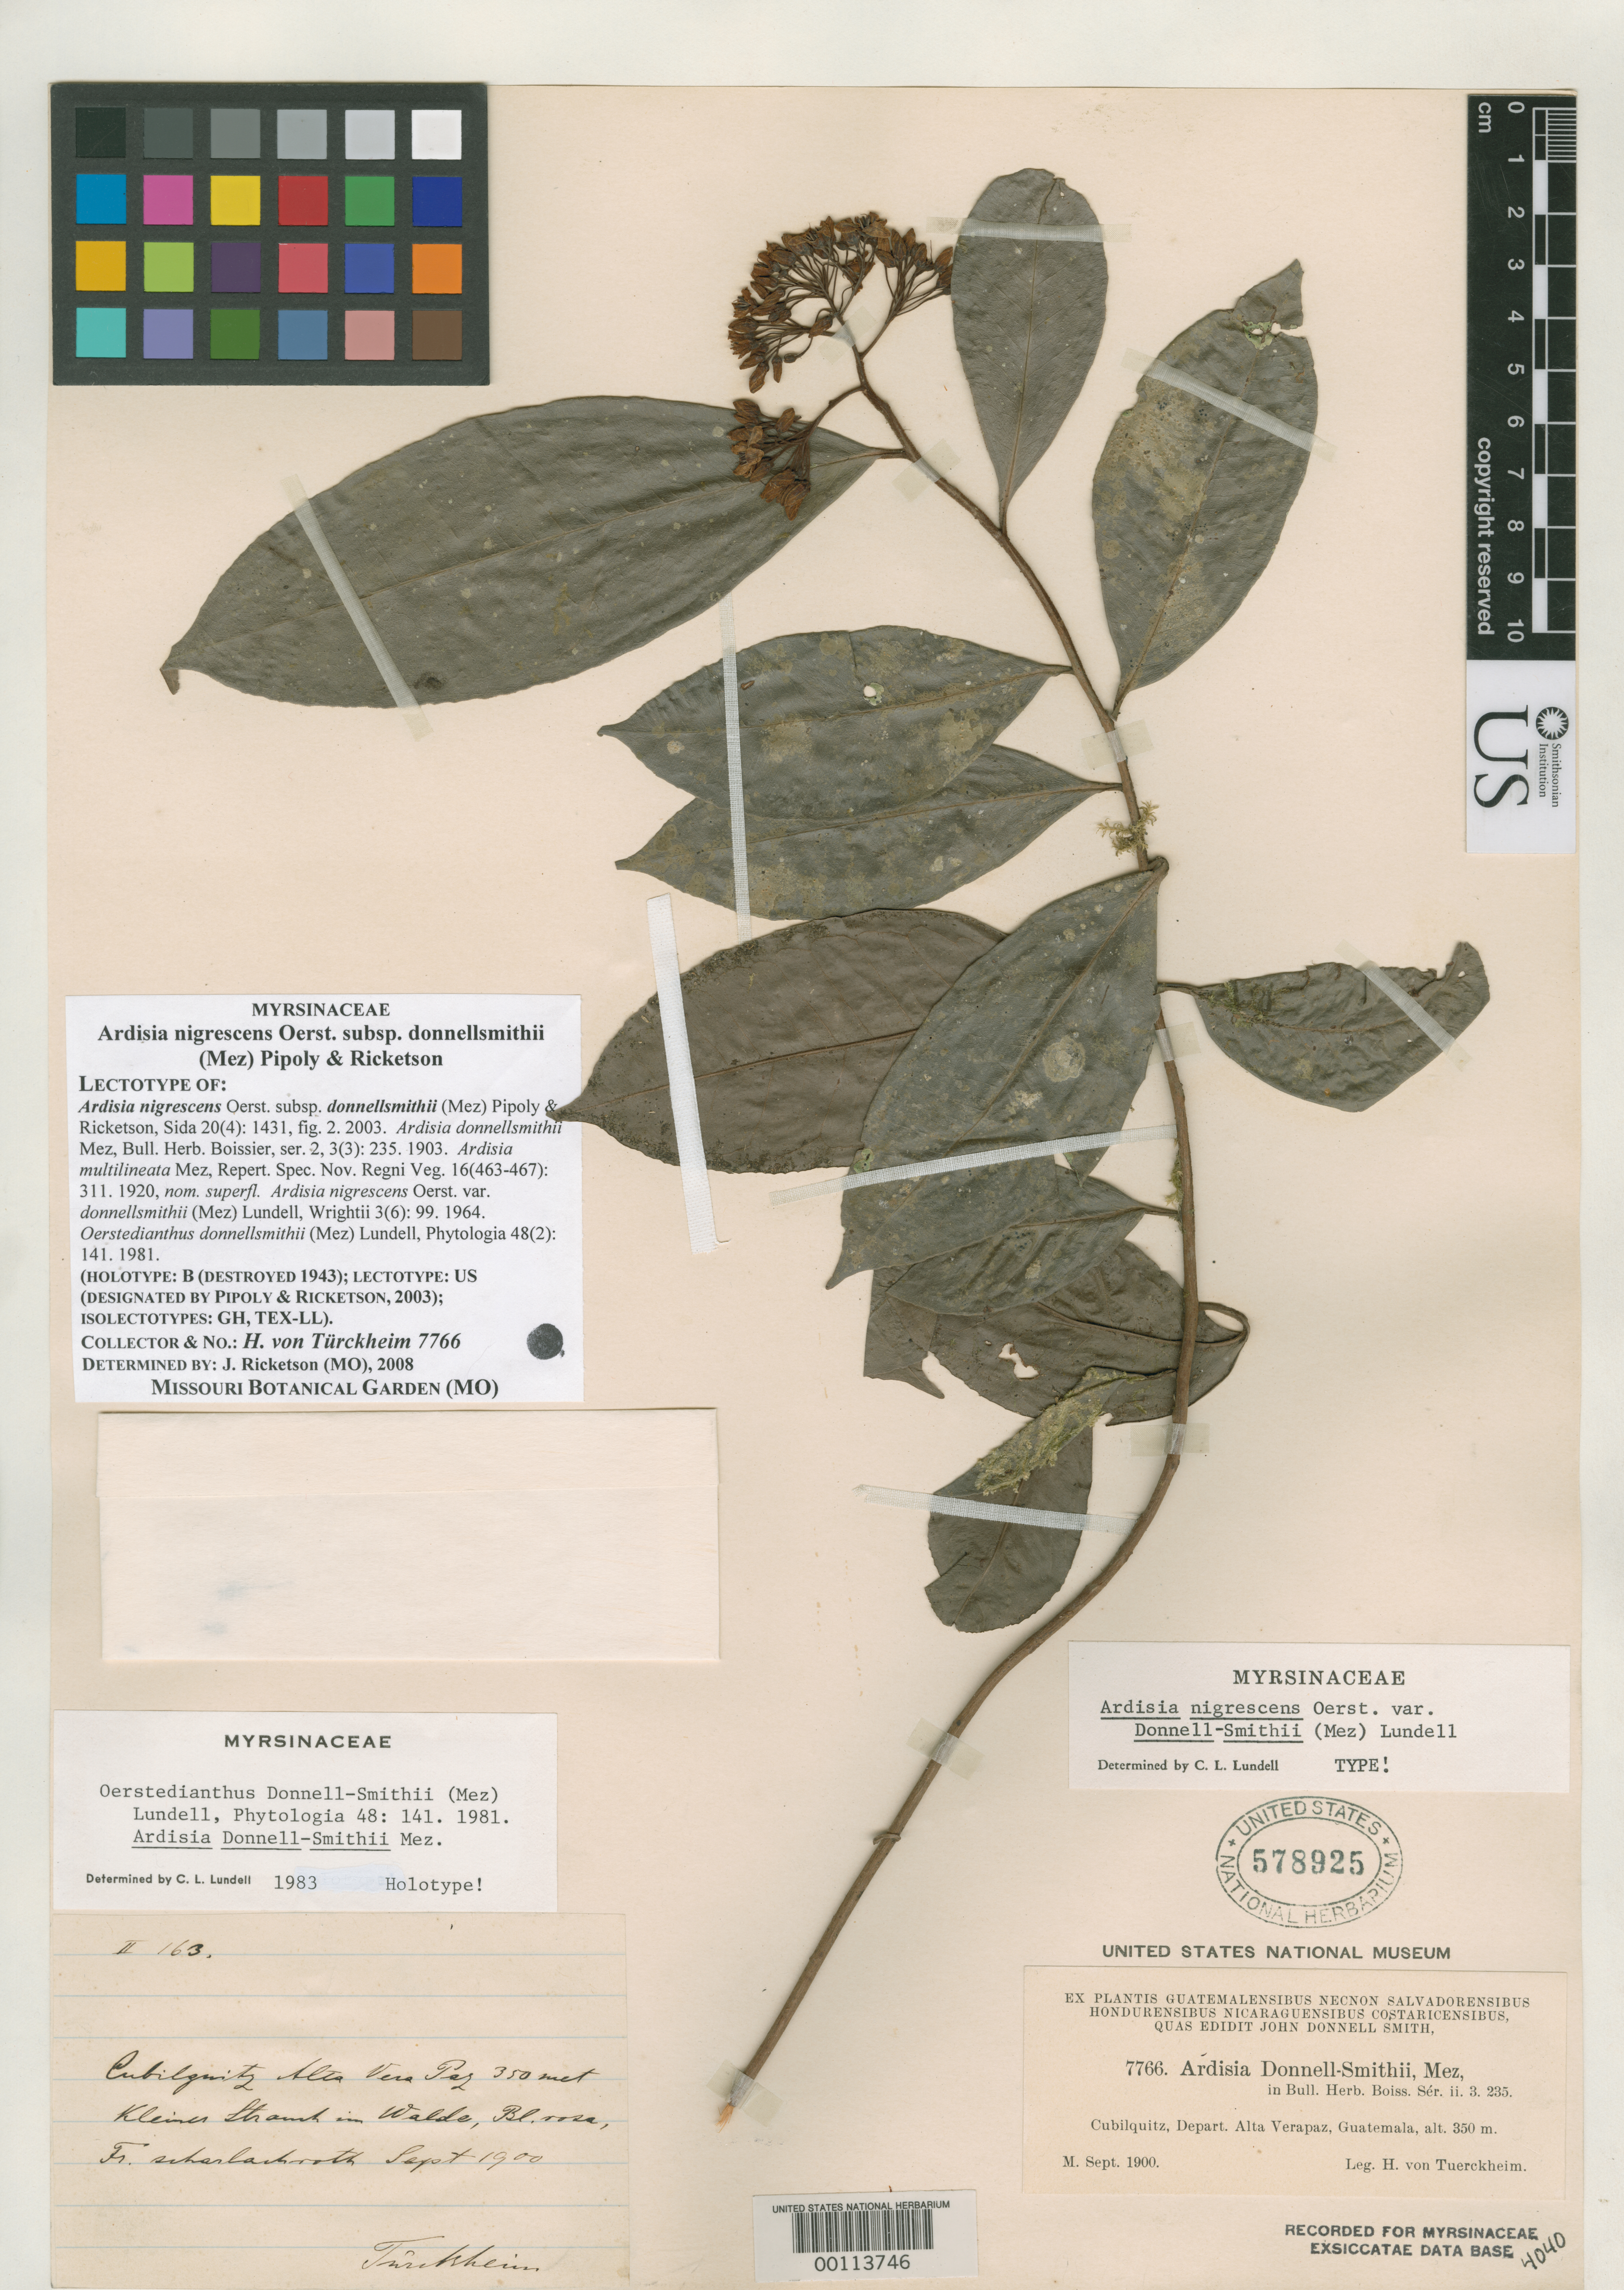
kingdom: Plantae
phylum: Tracheophyta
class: Magnoliopsida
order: Ericales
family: Primulaceae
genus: Ardisia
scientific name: Ardisia donnellsmithii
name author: Mez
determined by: Ricketson, Jon M., (MO), Missouri Botanical Garden (UNITED STATES)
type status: Lectotype; Isosyntype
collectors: H. von Türckheim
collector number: J.D.S. 7766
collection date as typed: Sep 1900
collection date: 1900-09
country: Guatemala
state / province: Alta Verapaz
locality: Cubilquitz, Depart. Alta Verapaz.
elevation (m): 350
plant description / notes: Epithet published as "Donnell-Smithii".; Also a type of Ardisia multilineata Mez, nom. illeg.; Superfluous name, includes type of Ardisia donnellsmithii Mez.; Also a type of Ardisia donnellsmithii Mez.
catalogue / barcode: US 578925